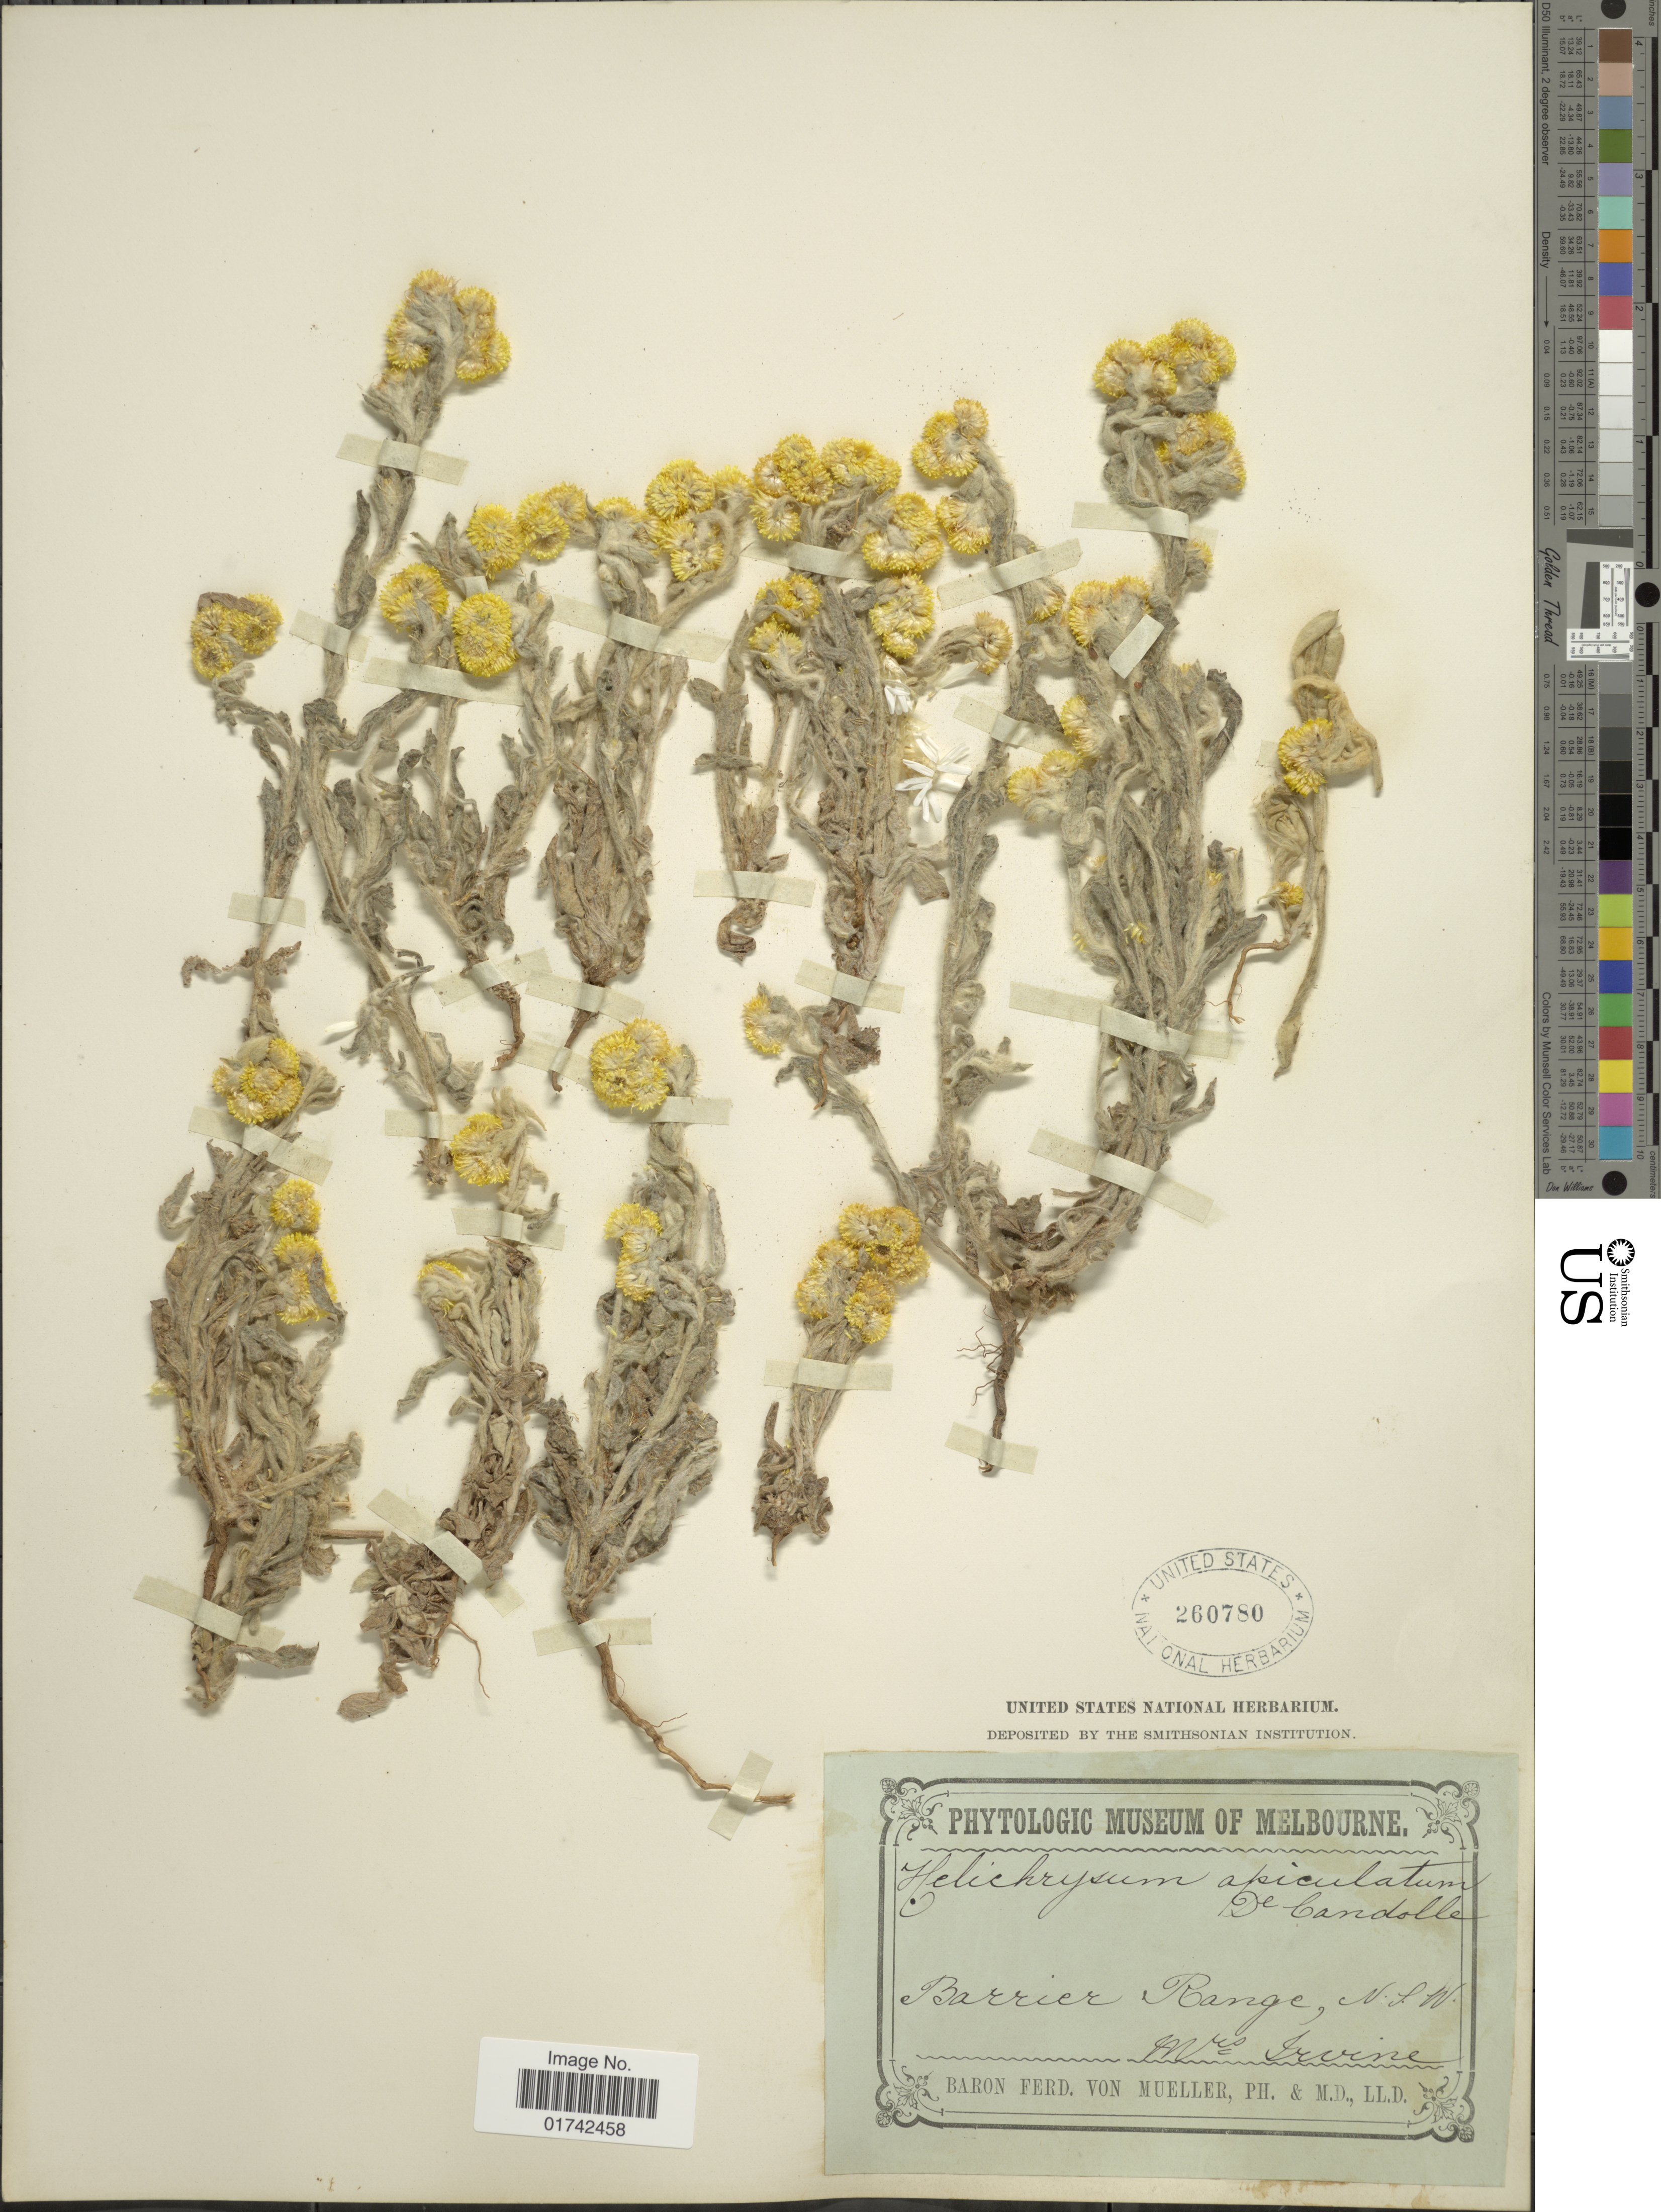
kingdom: Plantae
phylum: Tracheophyta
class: Magnoliopsida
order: Asterales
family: Asteraceae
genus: Helichrysum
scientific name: Helichrysum apiculatum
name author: (Labill.) D. Don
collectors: Irvine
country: Australia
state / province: New South Wales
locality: Barrier Range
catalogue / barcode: US 260780